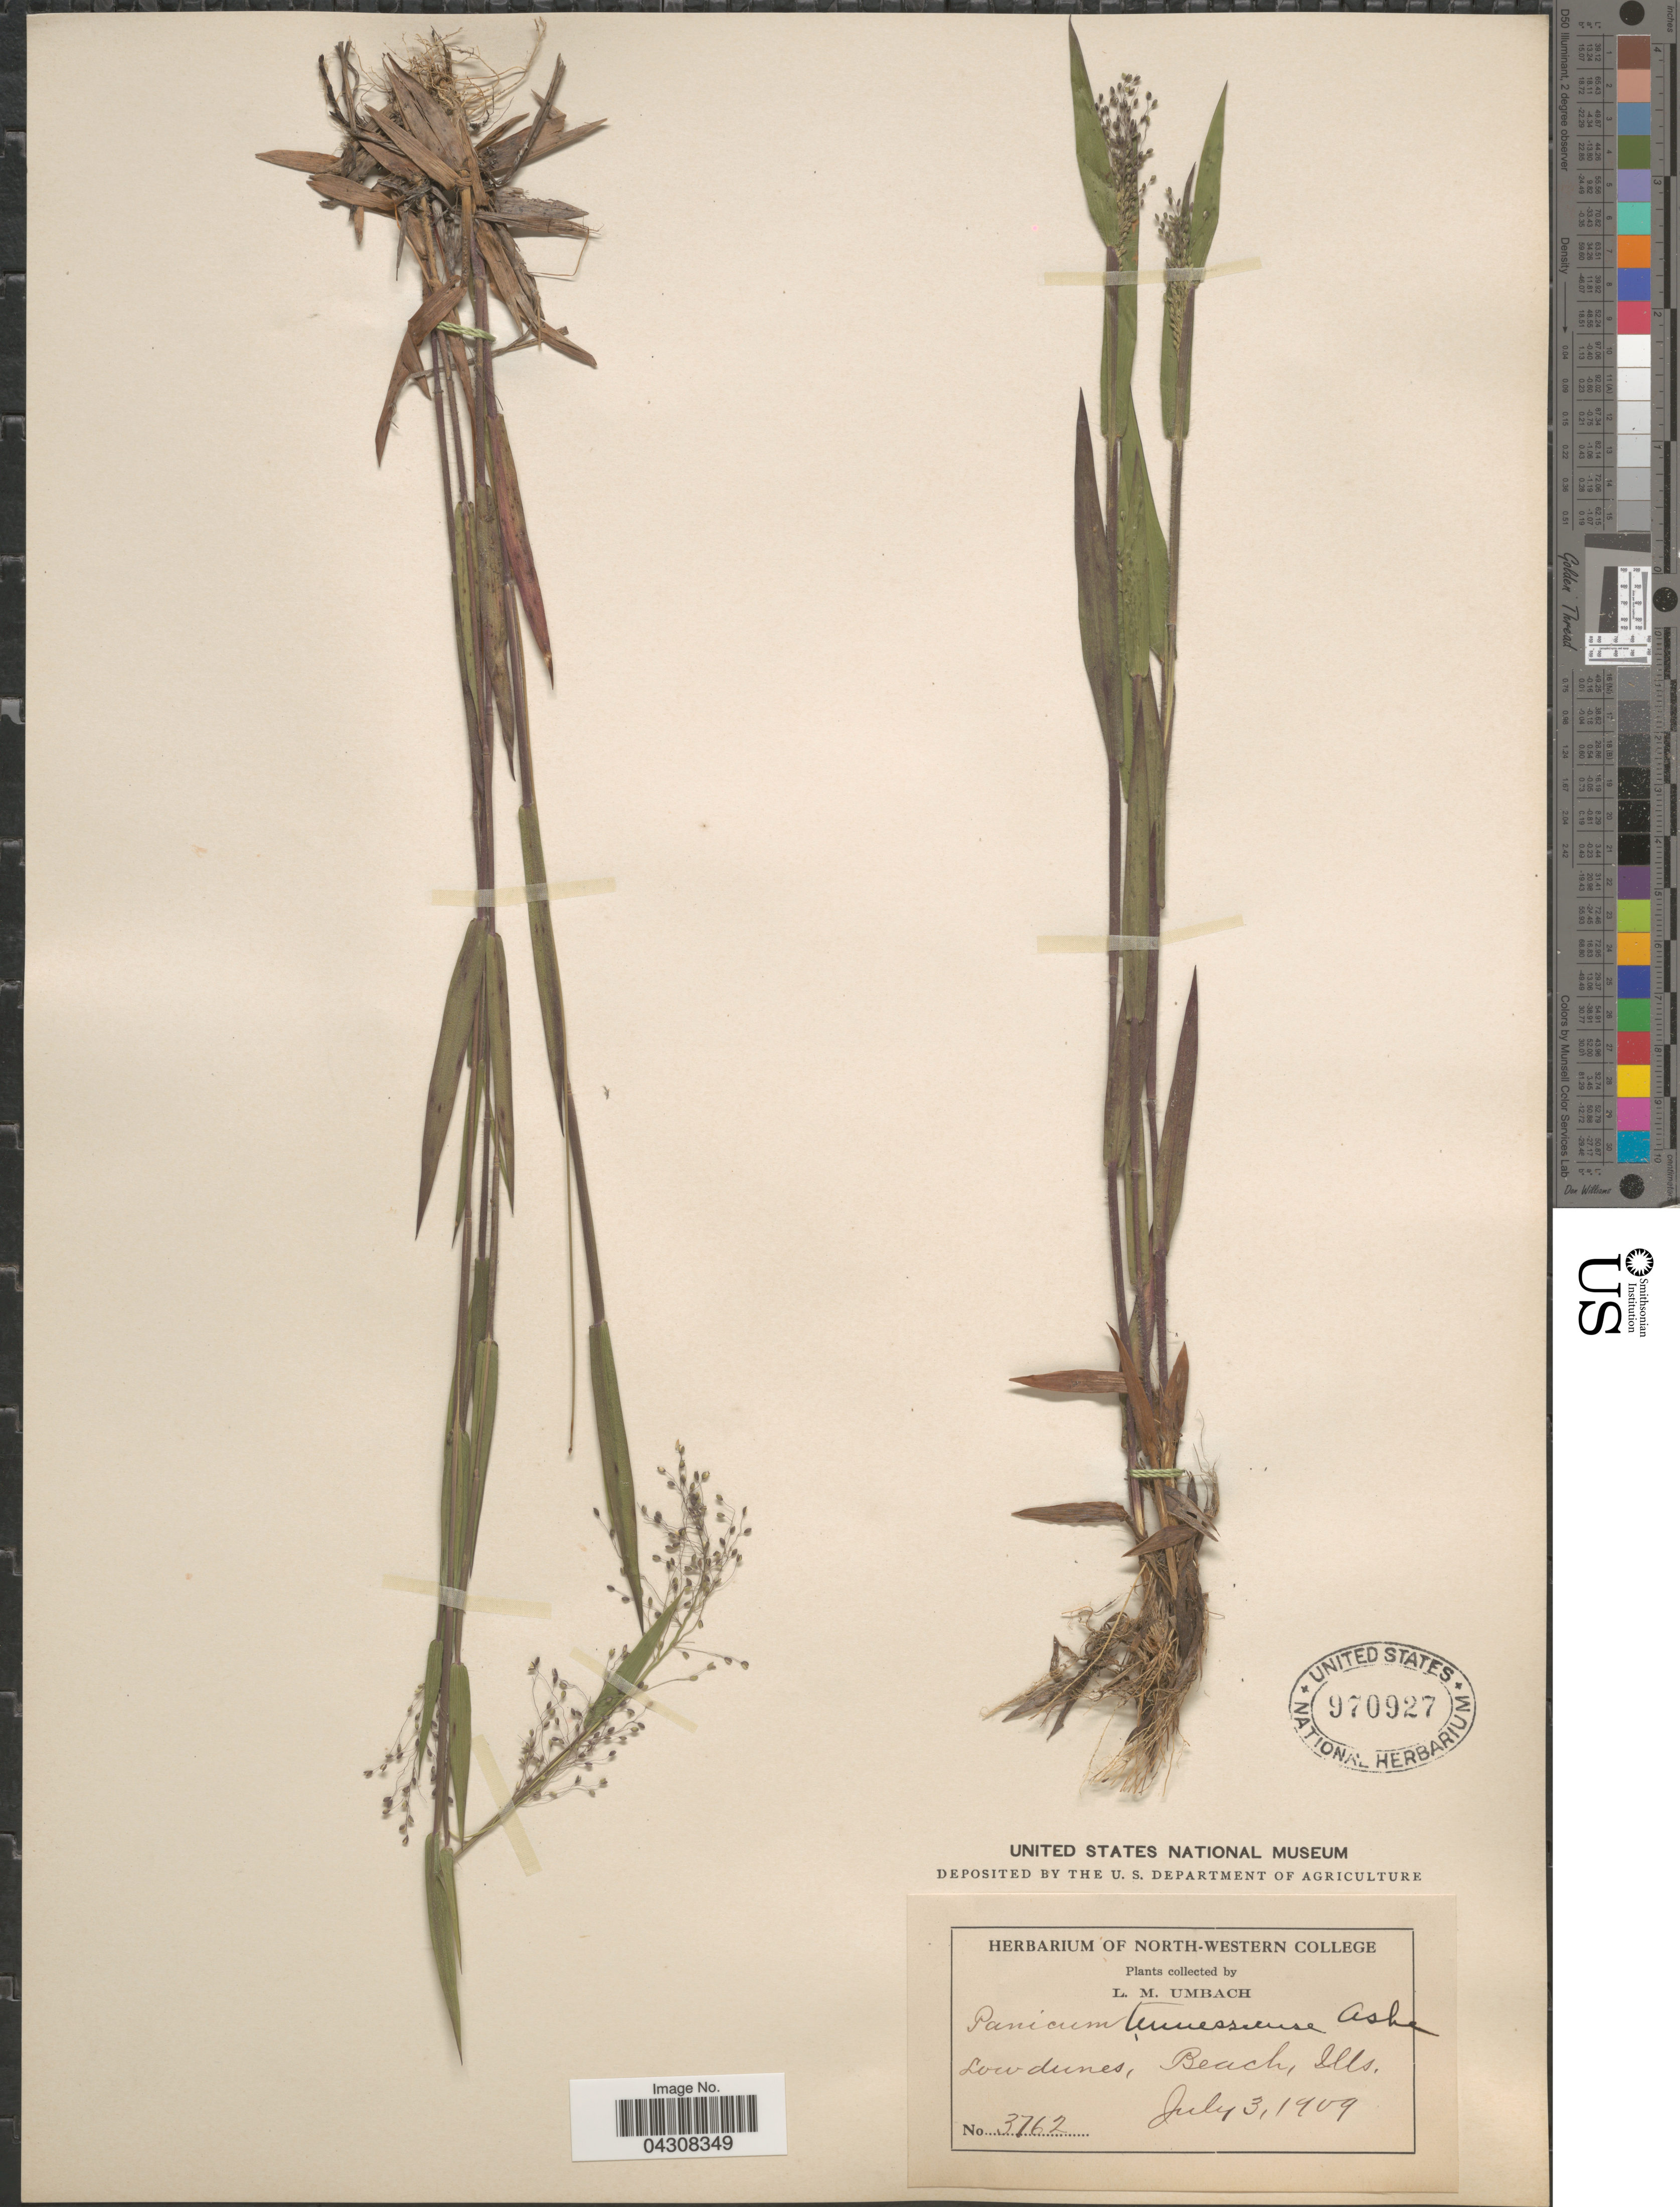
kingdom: Plantae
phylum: Tracheophyta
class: Liliopsida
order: Poales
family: Poaceae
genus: Dichanthelium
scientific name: Dichanthelium acuminatum var. acuminatum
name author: (Sw.) Gould & C.A. Clark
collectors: L. M. Umbach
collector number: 3762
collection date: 1909-07-03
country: United States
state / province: Illinois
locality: Low dunes, Beach.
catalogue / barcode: US 970927